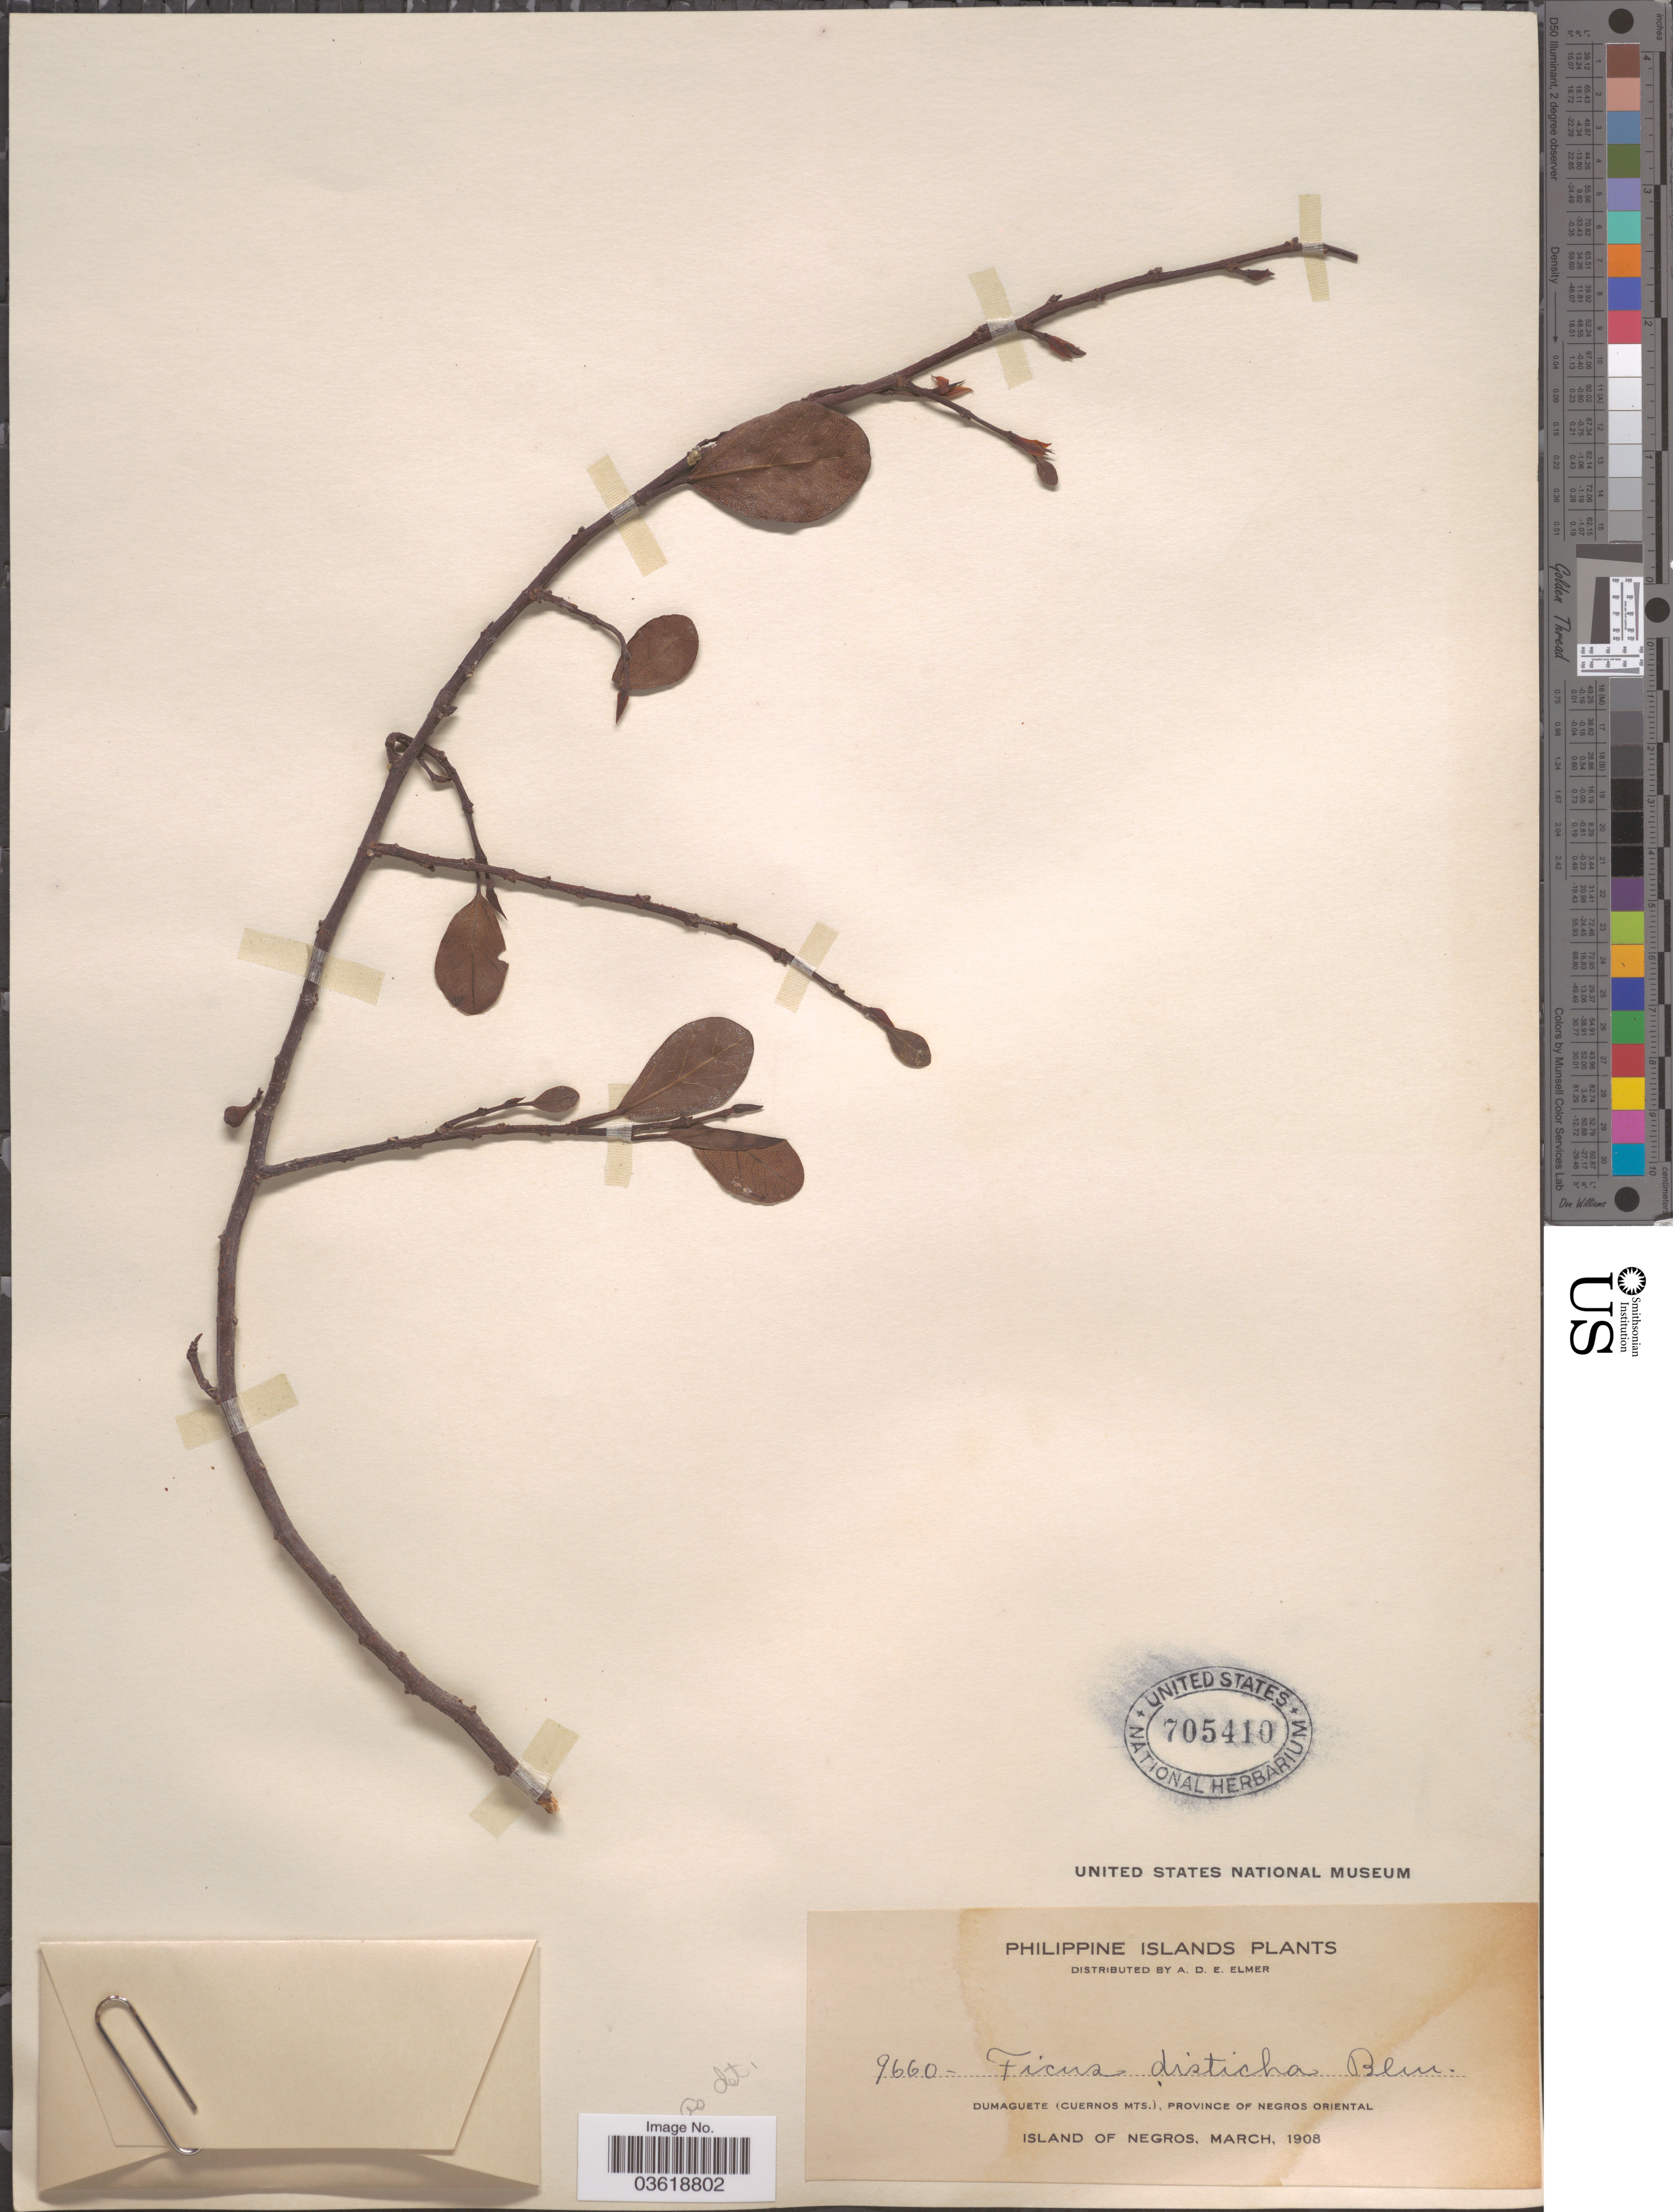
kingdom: Plantae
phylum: Tracheophyta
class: Magnoliopsida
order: Rosales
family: Moraceae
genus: Ficus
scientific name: Ficus disticha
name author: Blume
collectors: A. D. E. Elmer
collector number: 9660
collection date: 1908-03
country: Philippines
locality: Dumaguete (Cuernos Mts.), Province of Negros Oriental. Island of Negros.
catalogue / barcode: US 705410